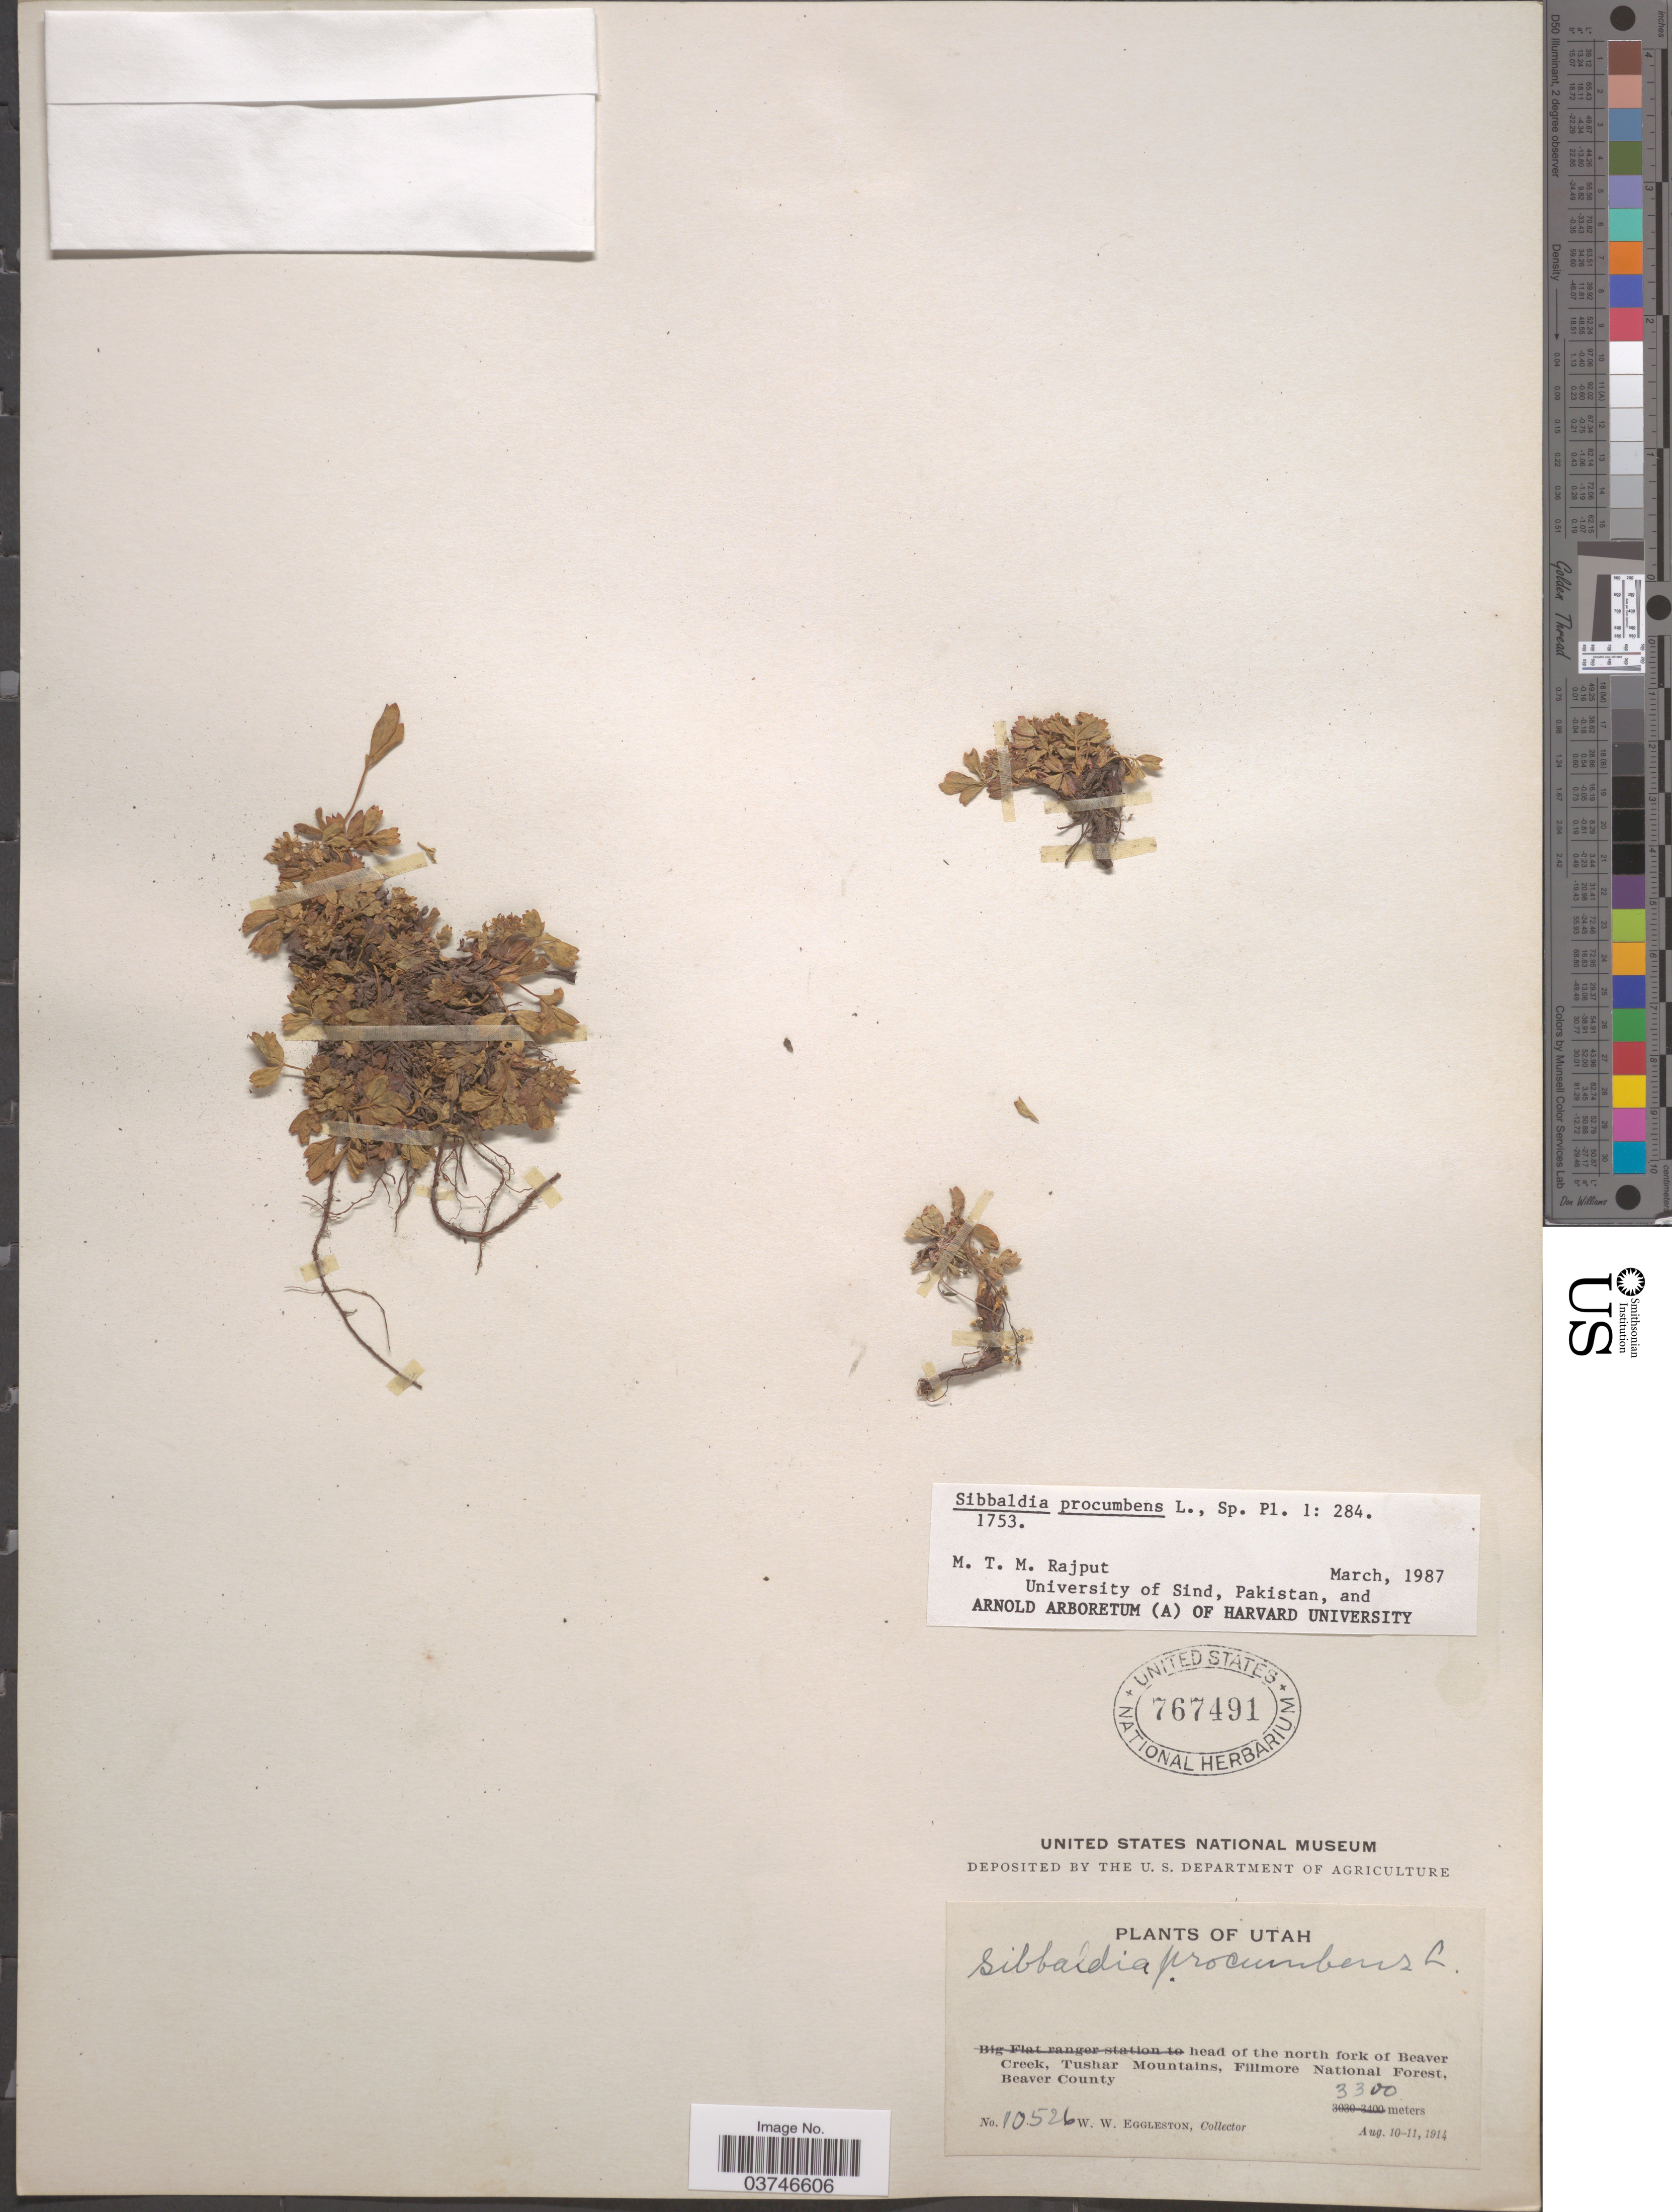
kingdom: Plantae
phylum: Tracheophyta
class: Magnoliopsida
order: Rosales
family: Rosaceae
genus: Sibbaldia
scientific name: Sibbaldia procumbens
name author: L.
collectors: W. W. Eggleston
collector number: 10526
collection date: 1914-08-10/1914-08-11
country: United States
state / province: Utah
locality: Head of the north fork of Beaver Creek, Tushar Mountains, Fillmore National Forest, Beaver County.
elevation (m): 3300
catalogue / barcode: US 767491